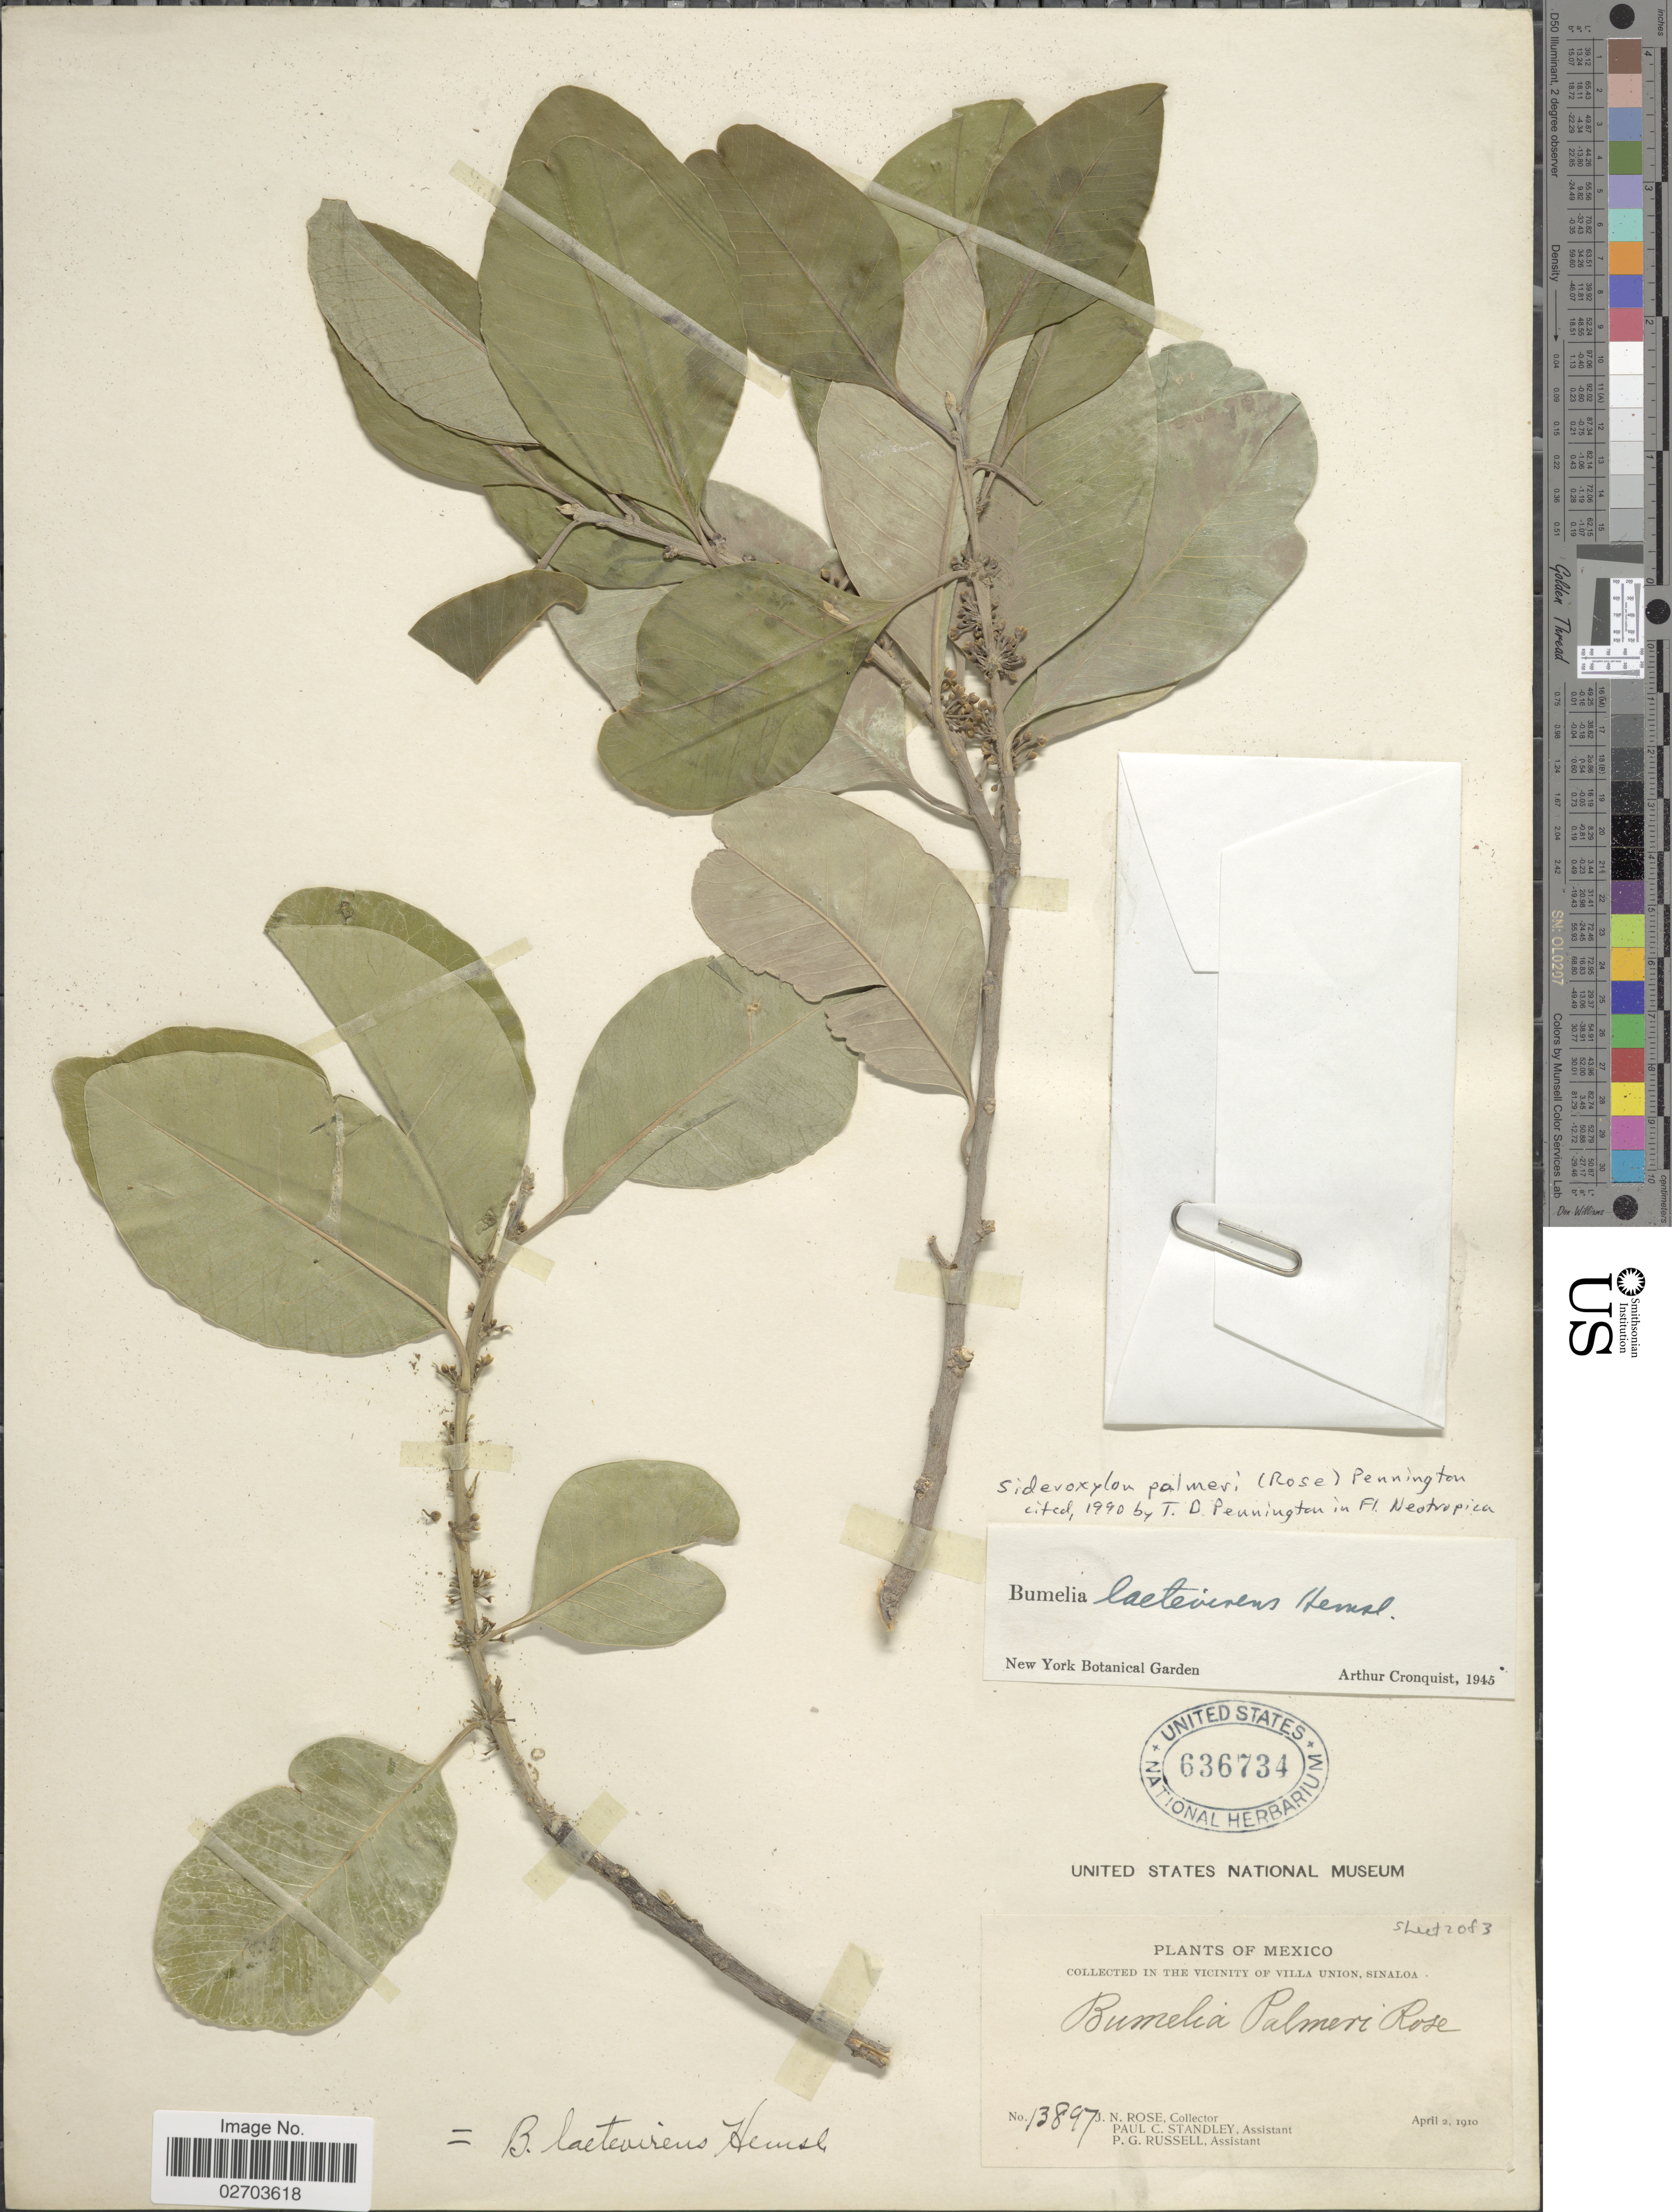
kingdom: Plantae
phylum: Tracheophyta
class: Magnoliopsida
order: Ericales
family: Sapotaceae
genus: Sideroxylon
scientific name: Sideroxylon palmeri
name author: (Rose) T.D. Penn.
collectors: J. N. Rose, P. C. Standley & P. G. Russell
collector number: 13897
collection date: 1910-04-02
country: Mexico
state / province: Sinaloa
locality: In the vicinity of Villa Union, by roadsides.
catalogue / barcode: US 636734